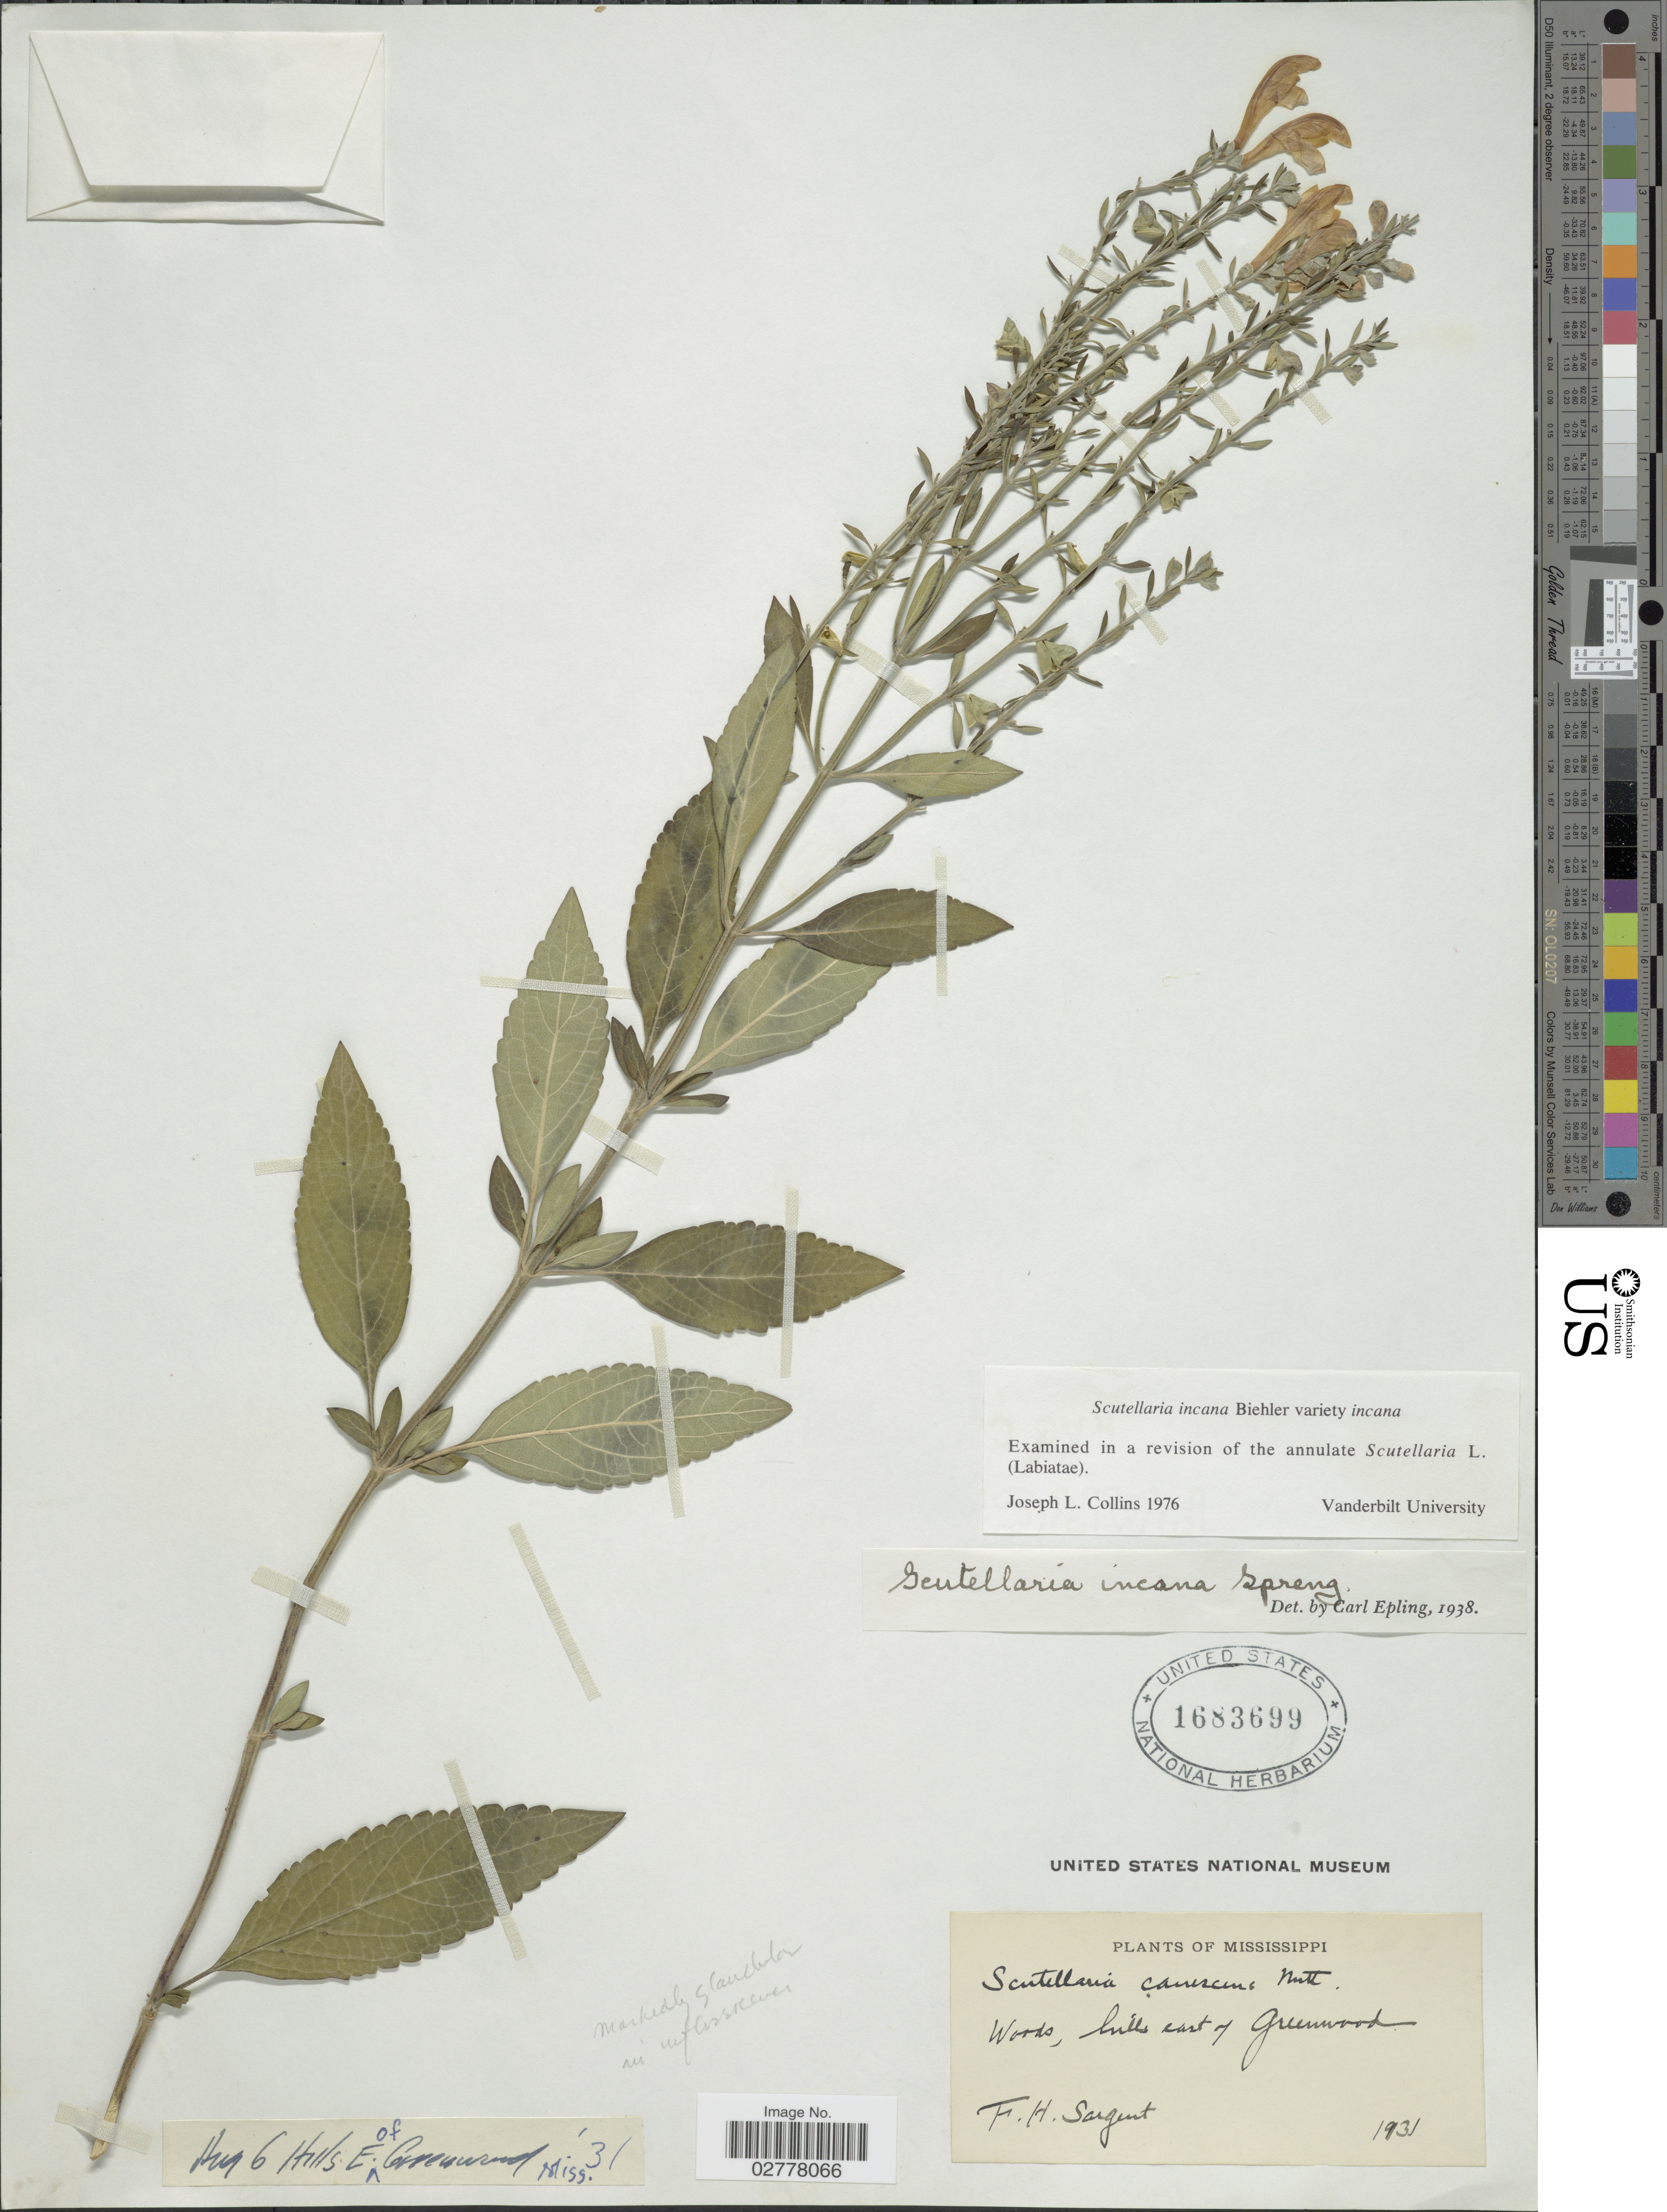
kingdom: Plantae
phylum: Tracheophyta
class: Magnoliopsida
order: Lamiales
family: Lamiaceae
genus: Scutellaria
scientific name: Scutellaria incana var. incana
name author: Biehler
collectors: F. H. Sargent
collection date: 1931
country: United States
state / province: Mississippi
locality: Woods, hills east of Greenwood. Hwy 6.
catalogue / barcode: US 1683699